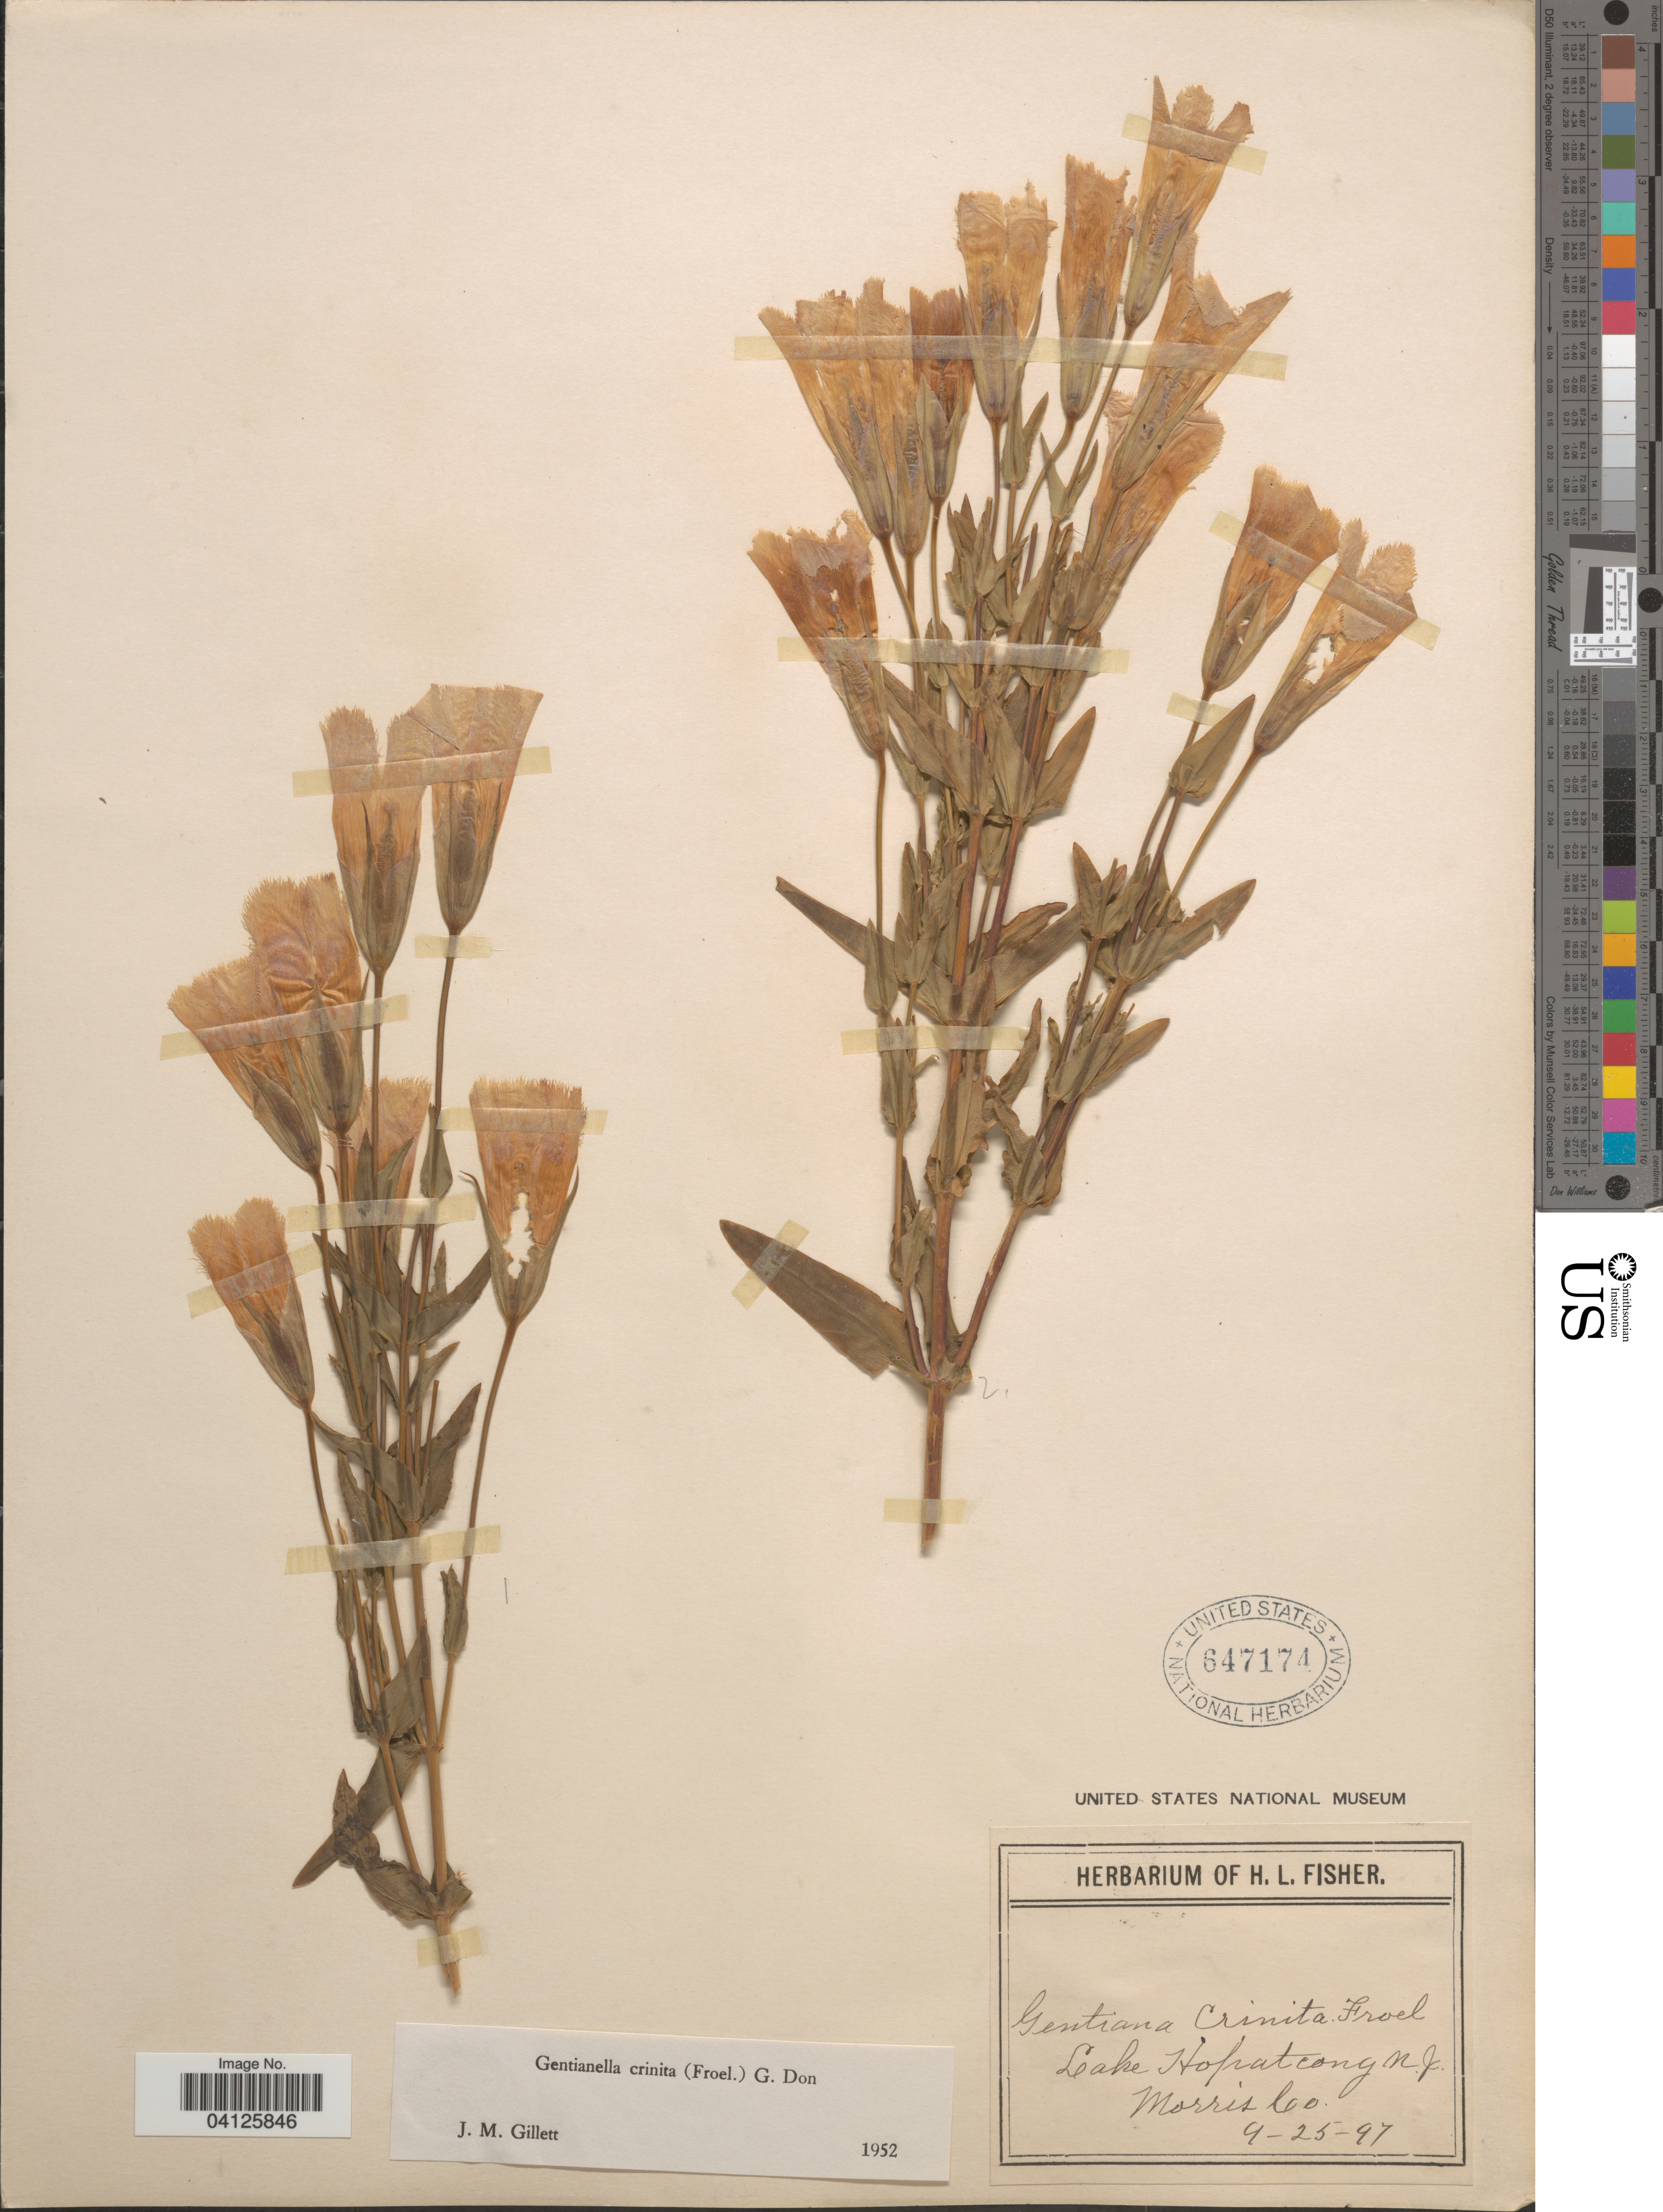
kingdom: Plantae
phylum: Tracheophyta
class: Magnoliopsida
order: Gentianales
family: Gentianaceae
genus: Gentianella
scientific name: Gentianella crinita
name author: (Froel.) G. Don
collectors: ex herb. of H. L. Fisher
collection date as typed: Transcribed d/m/y: 25/9/97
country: United States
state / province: New Jersey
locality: Lake Hopatcong. Morris Co.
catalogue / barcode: US 647174